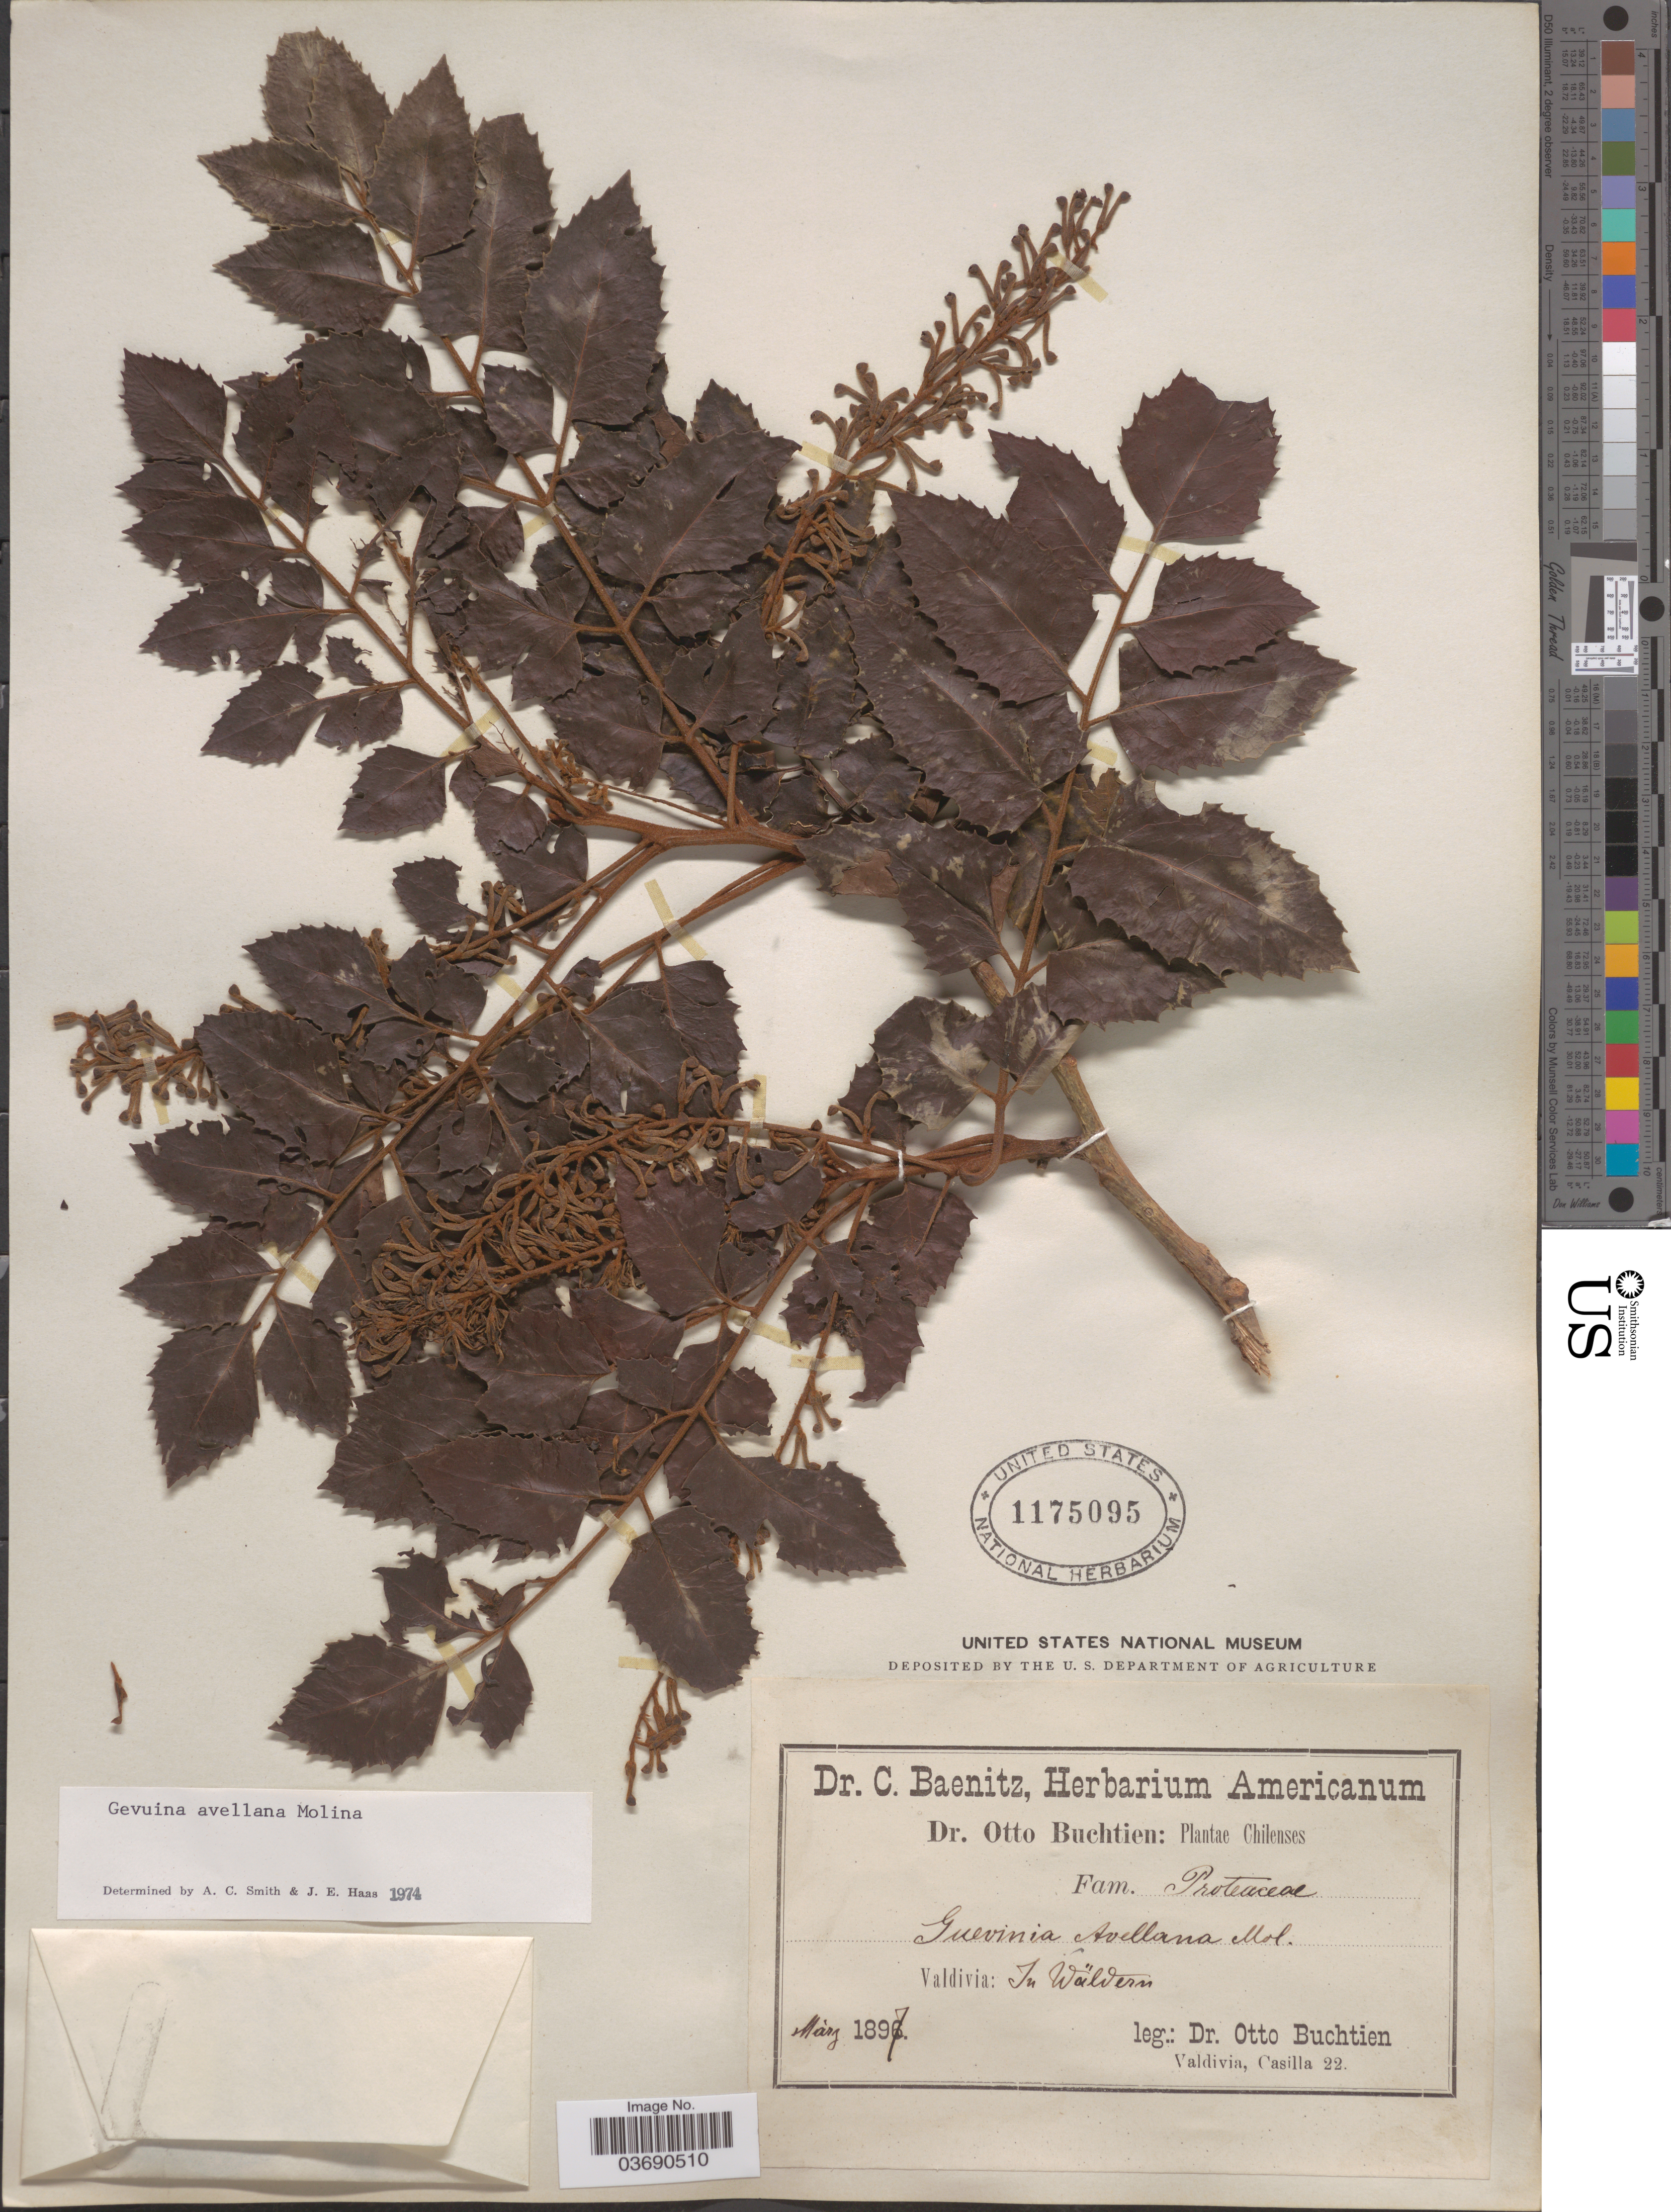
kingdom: Plantae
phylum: Tracheophyta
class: Magnoliopsida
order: Proteales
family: Proteaceae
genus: Gevuina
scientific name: Gevuina avellana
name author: Molina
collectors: O. Buchtien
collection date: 1897-03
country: Chile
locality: Valdivia: In Wäldern.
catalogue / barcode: US 1175095